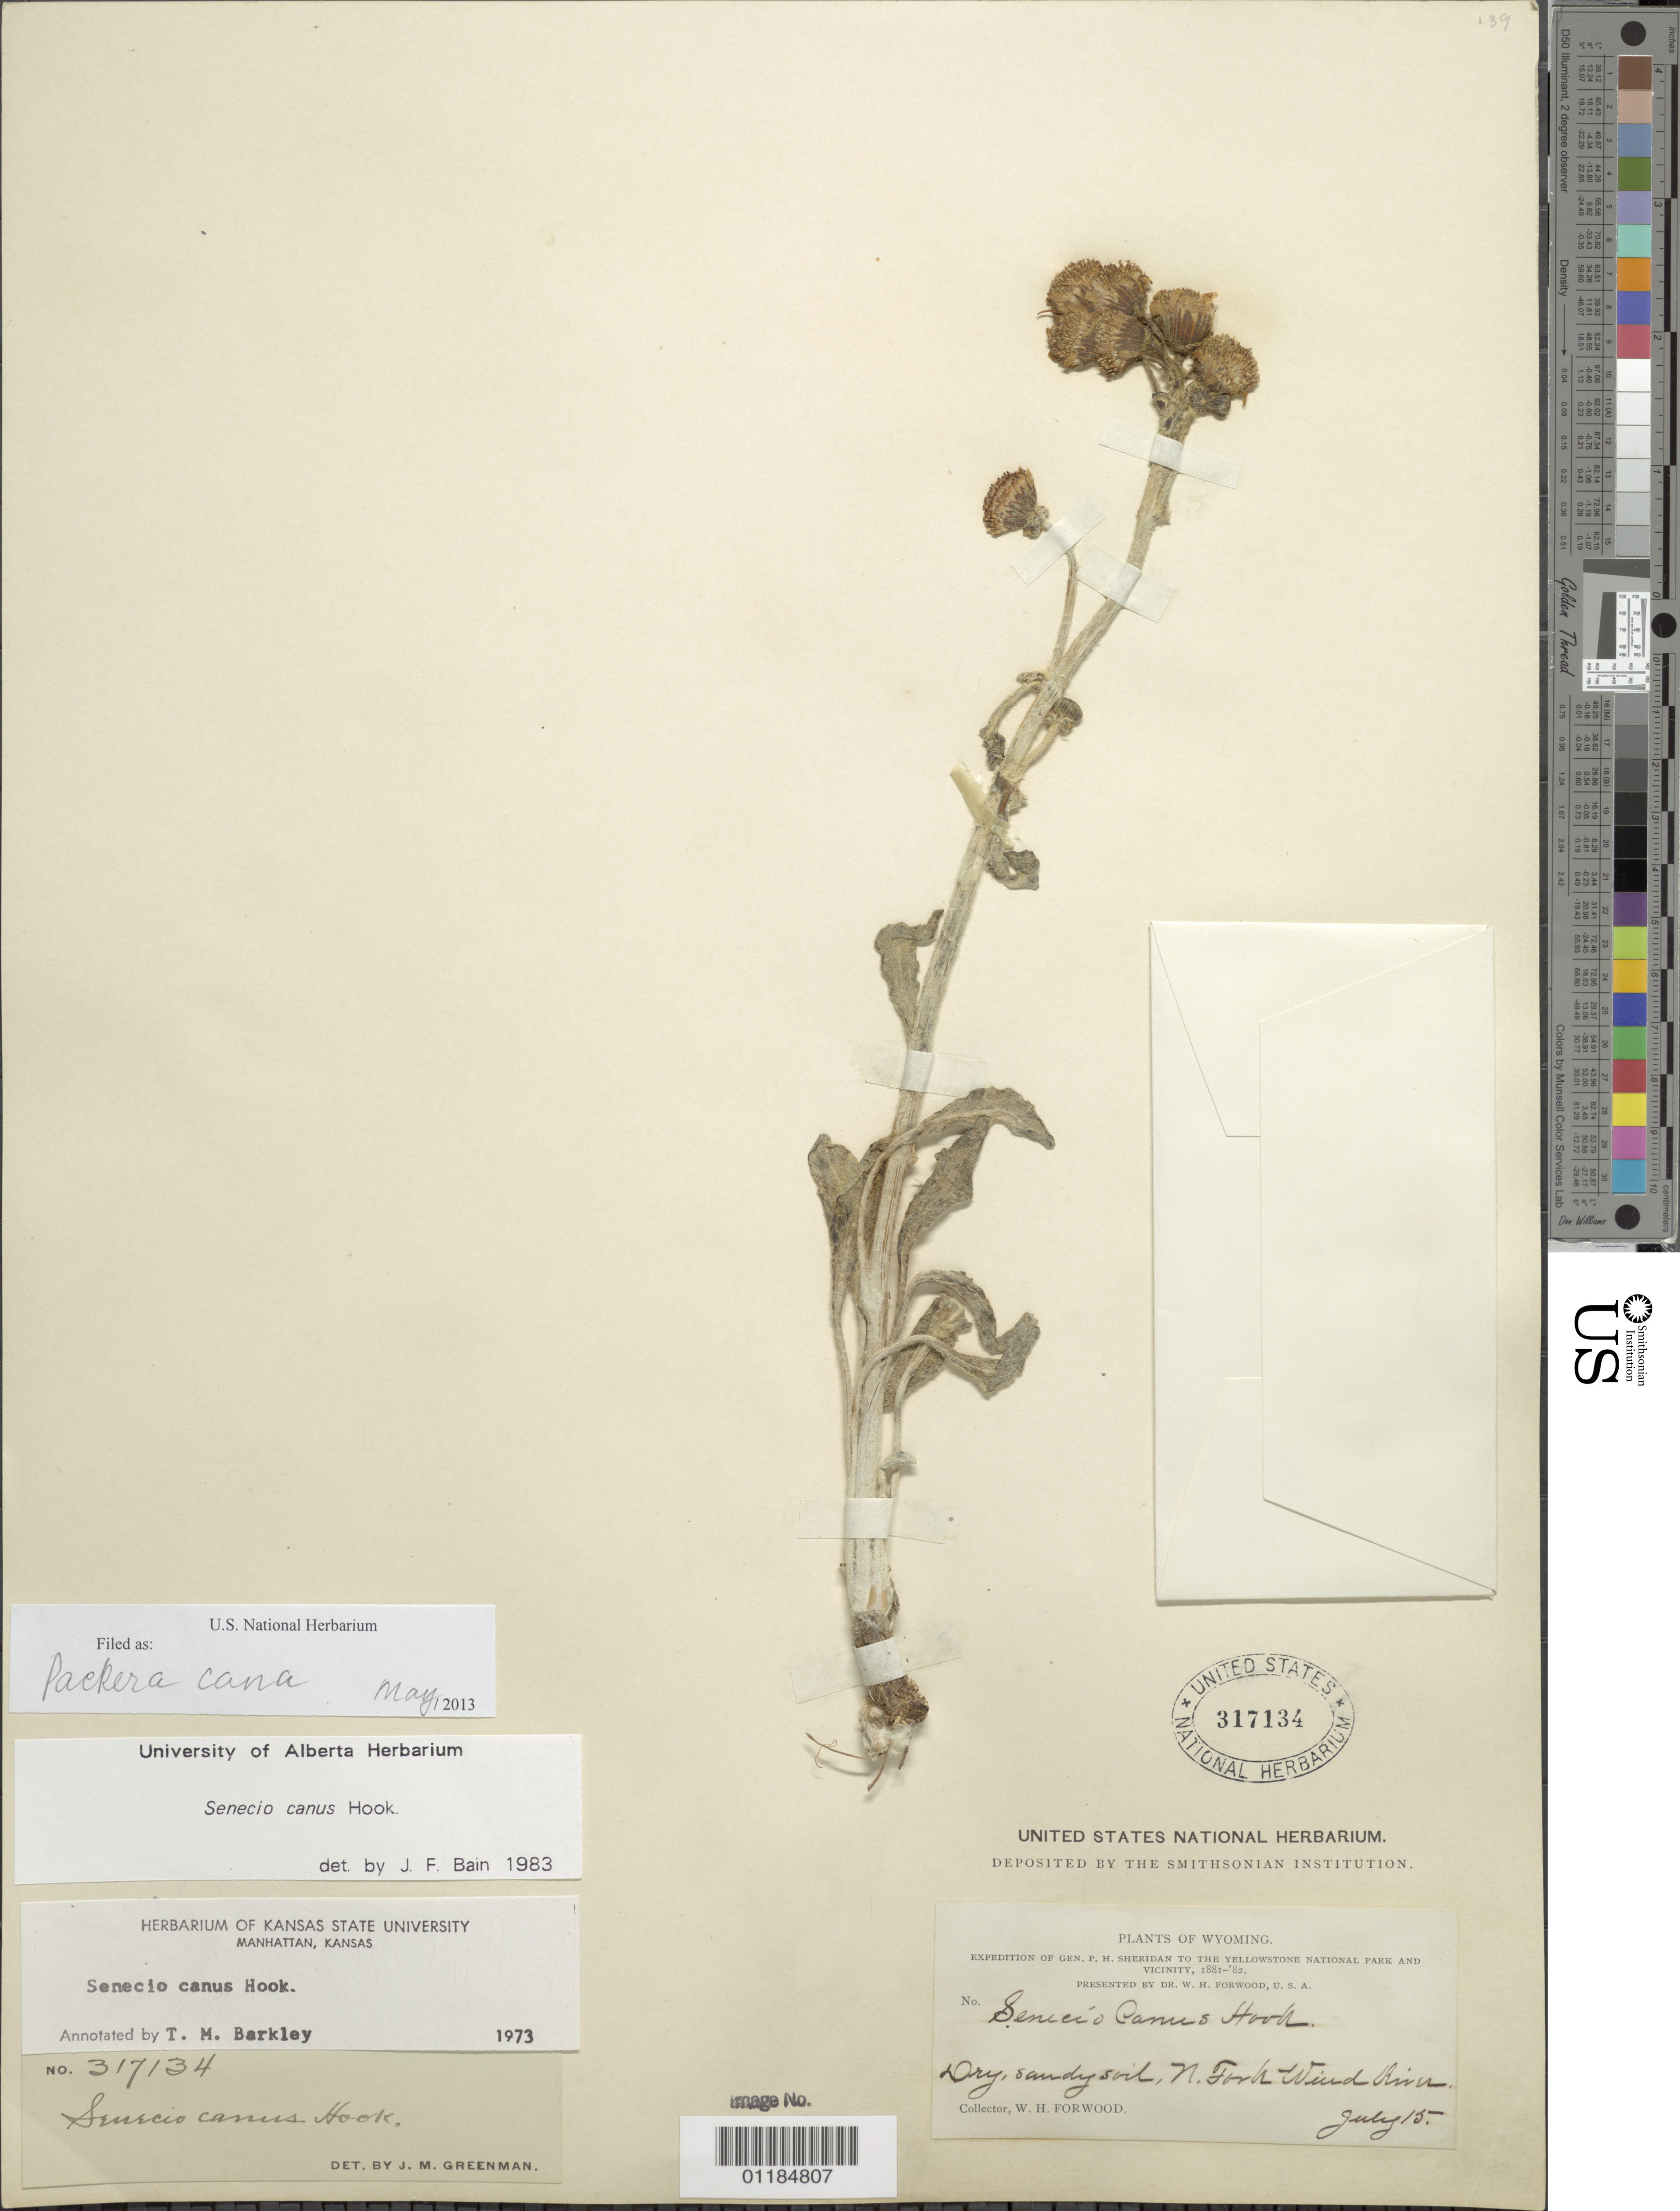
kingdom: Plantae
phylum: Tracheophyta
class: Magnoliopsida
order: Asterales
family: Asteraceae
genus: Packera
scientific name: Packera cana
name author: (Hook.) W.A. Weber & Á. Löve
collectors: W. Forwood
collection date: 1881-07-15/1882-07-15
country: United States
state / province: Wyoming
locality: North Fork of Wind River.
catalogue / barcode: US 317134